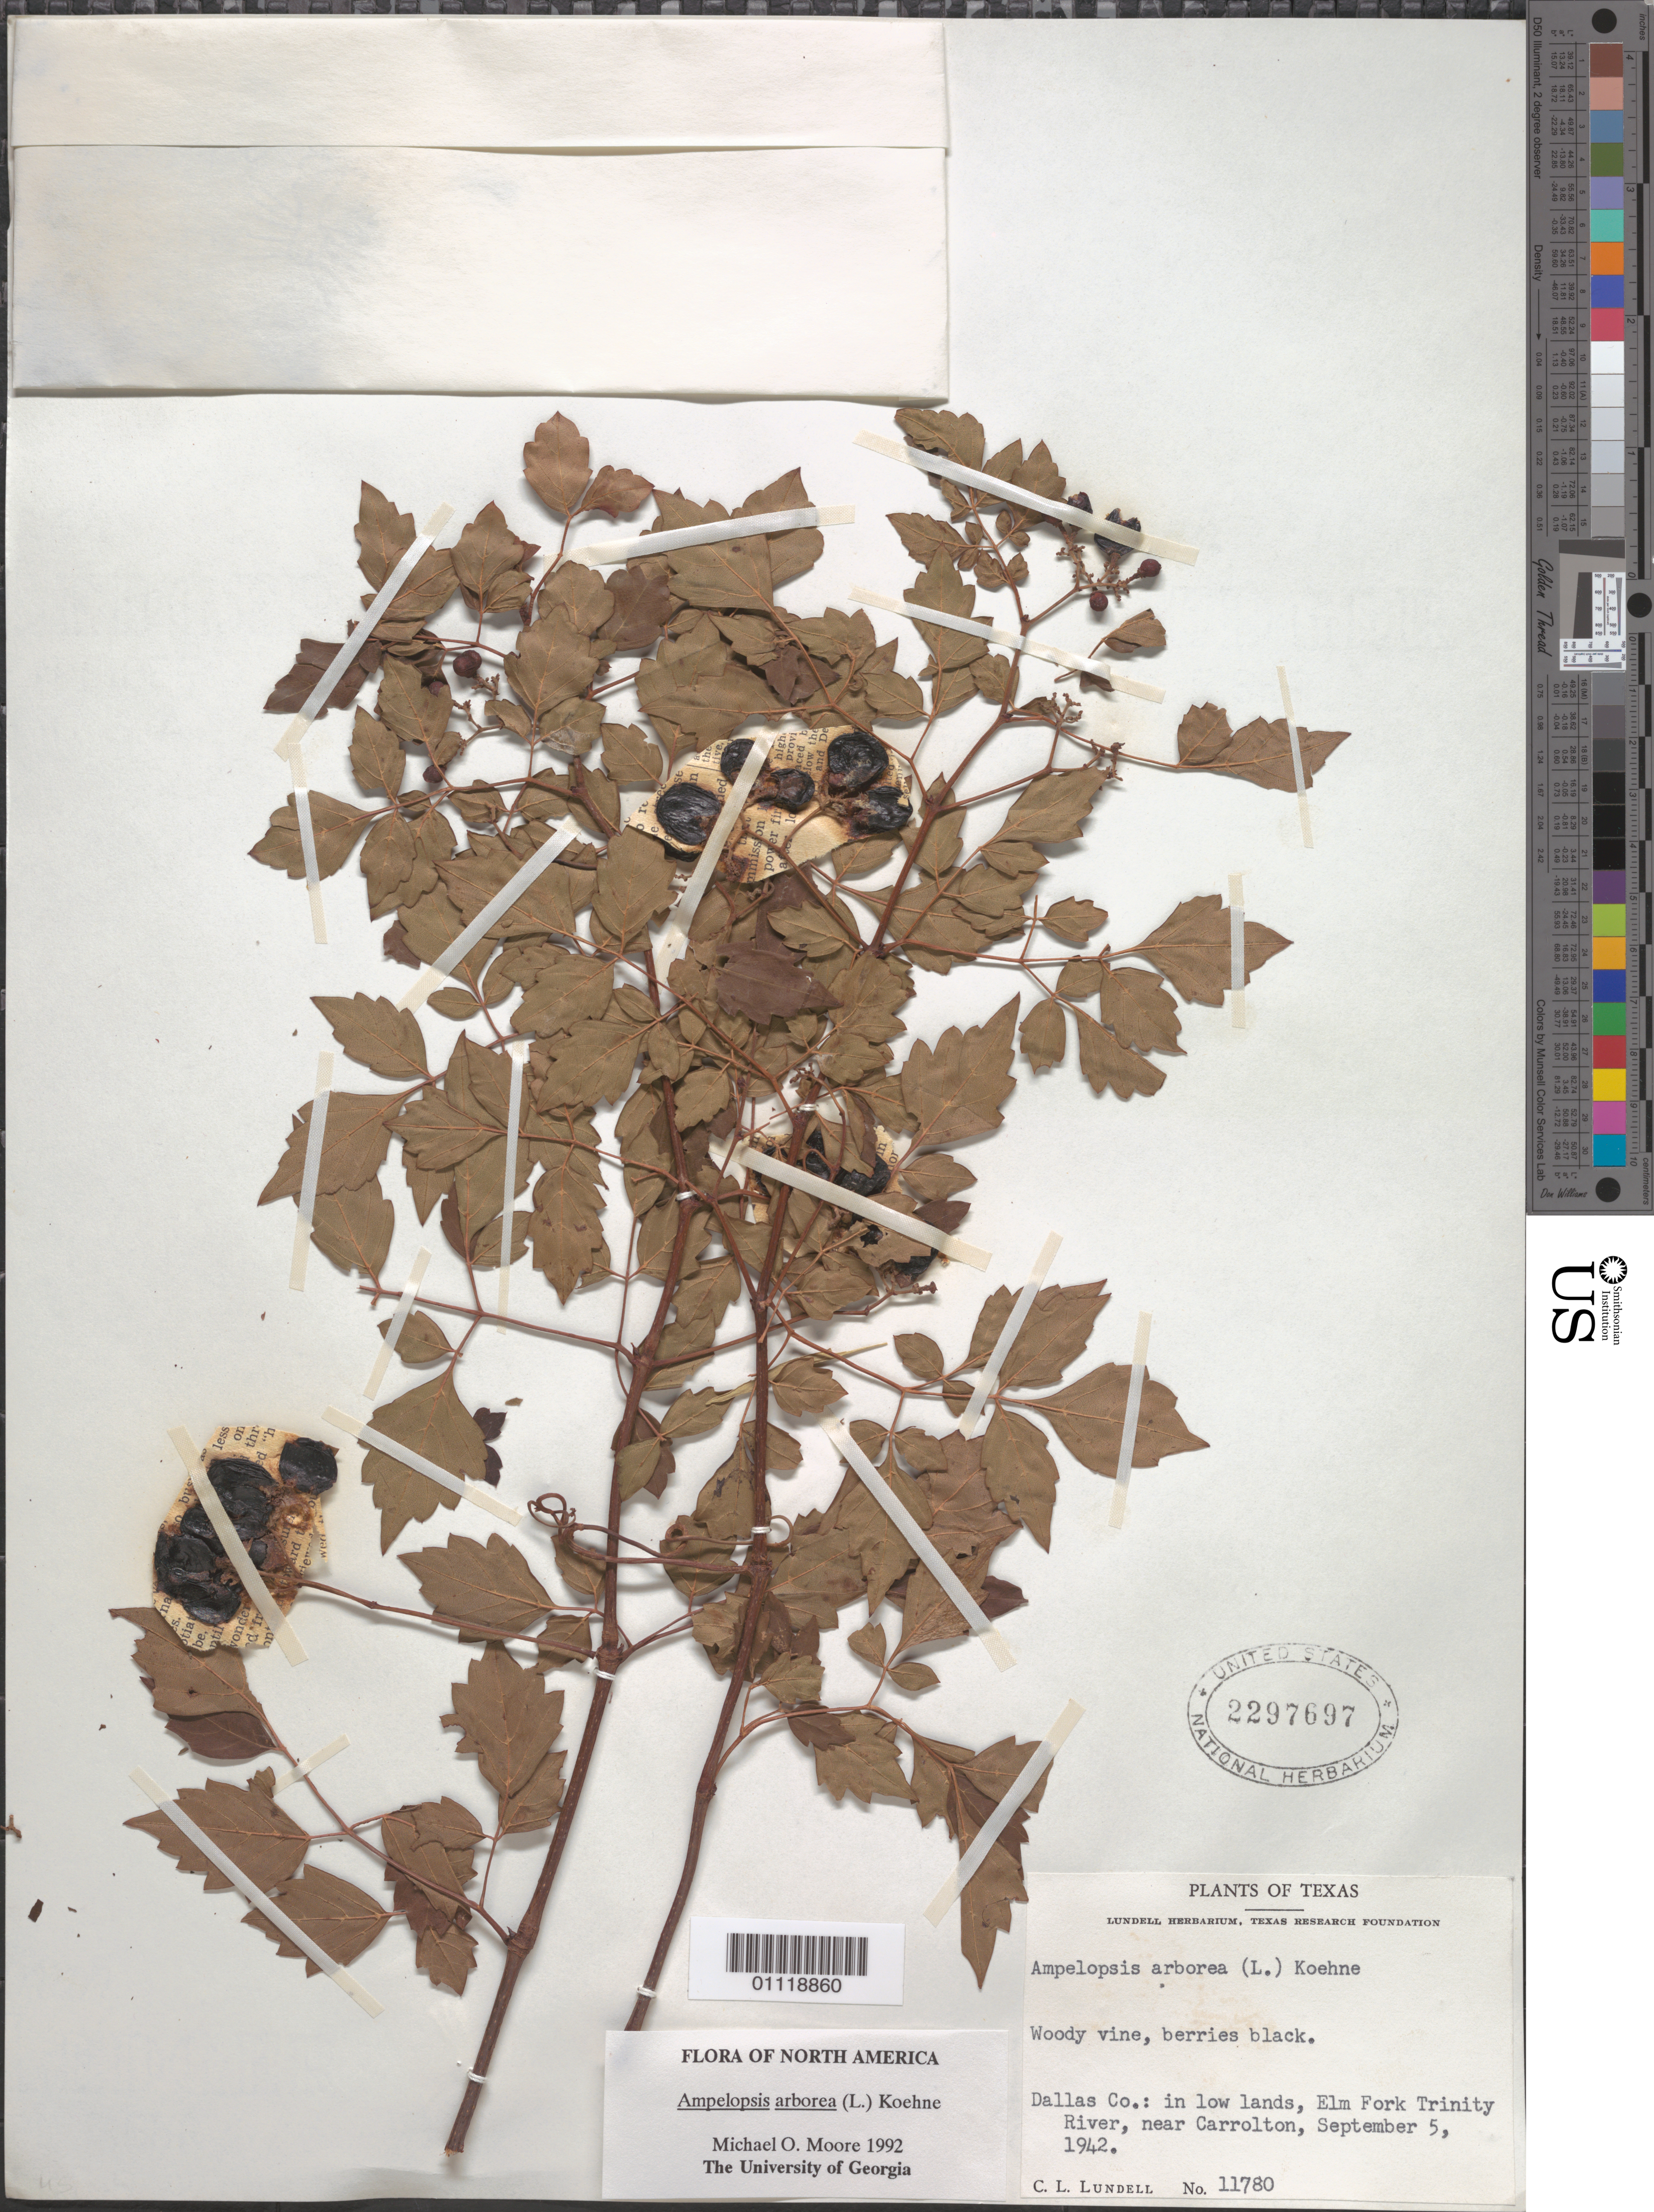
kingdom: Plantae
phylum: Tracheophyta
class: Magnoliopsida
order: Vitales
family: Vitaceae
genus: Ampelopsis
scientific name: Ampelopsis arborea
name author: (L.) Koehne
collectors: C. L. Lundell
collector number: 11780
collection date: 1942-09-05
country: United States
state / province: Texas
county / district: Dallas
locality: Elm Fork Trinity River, near Carrolton.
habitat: Woody vine.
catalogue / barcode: US 2297697